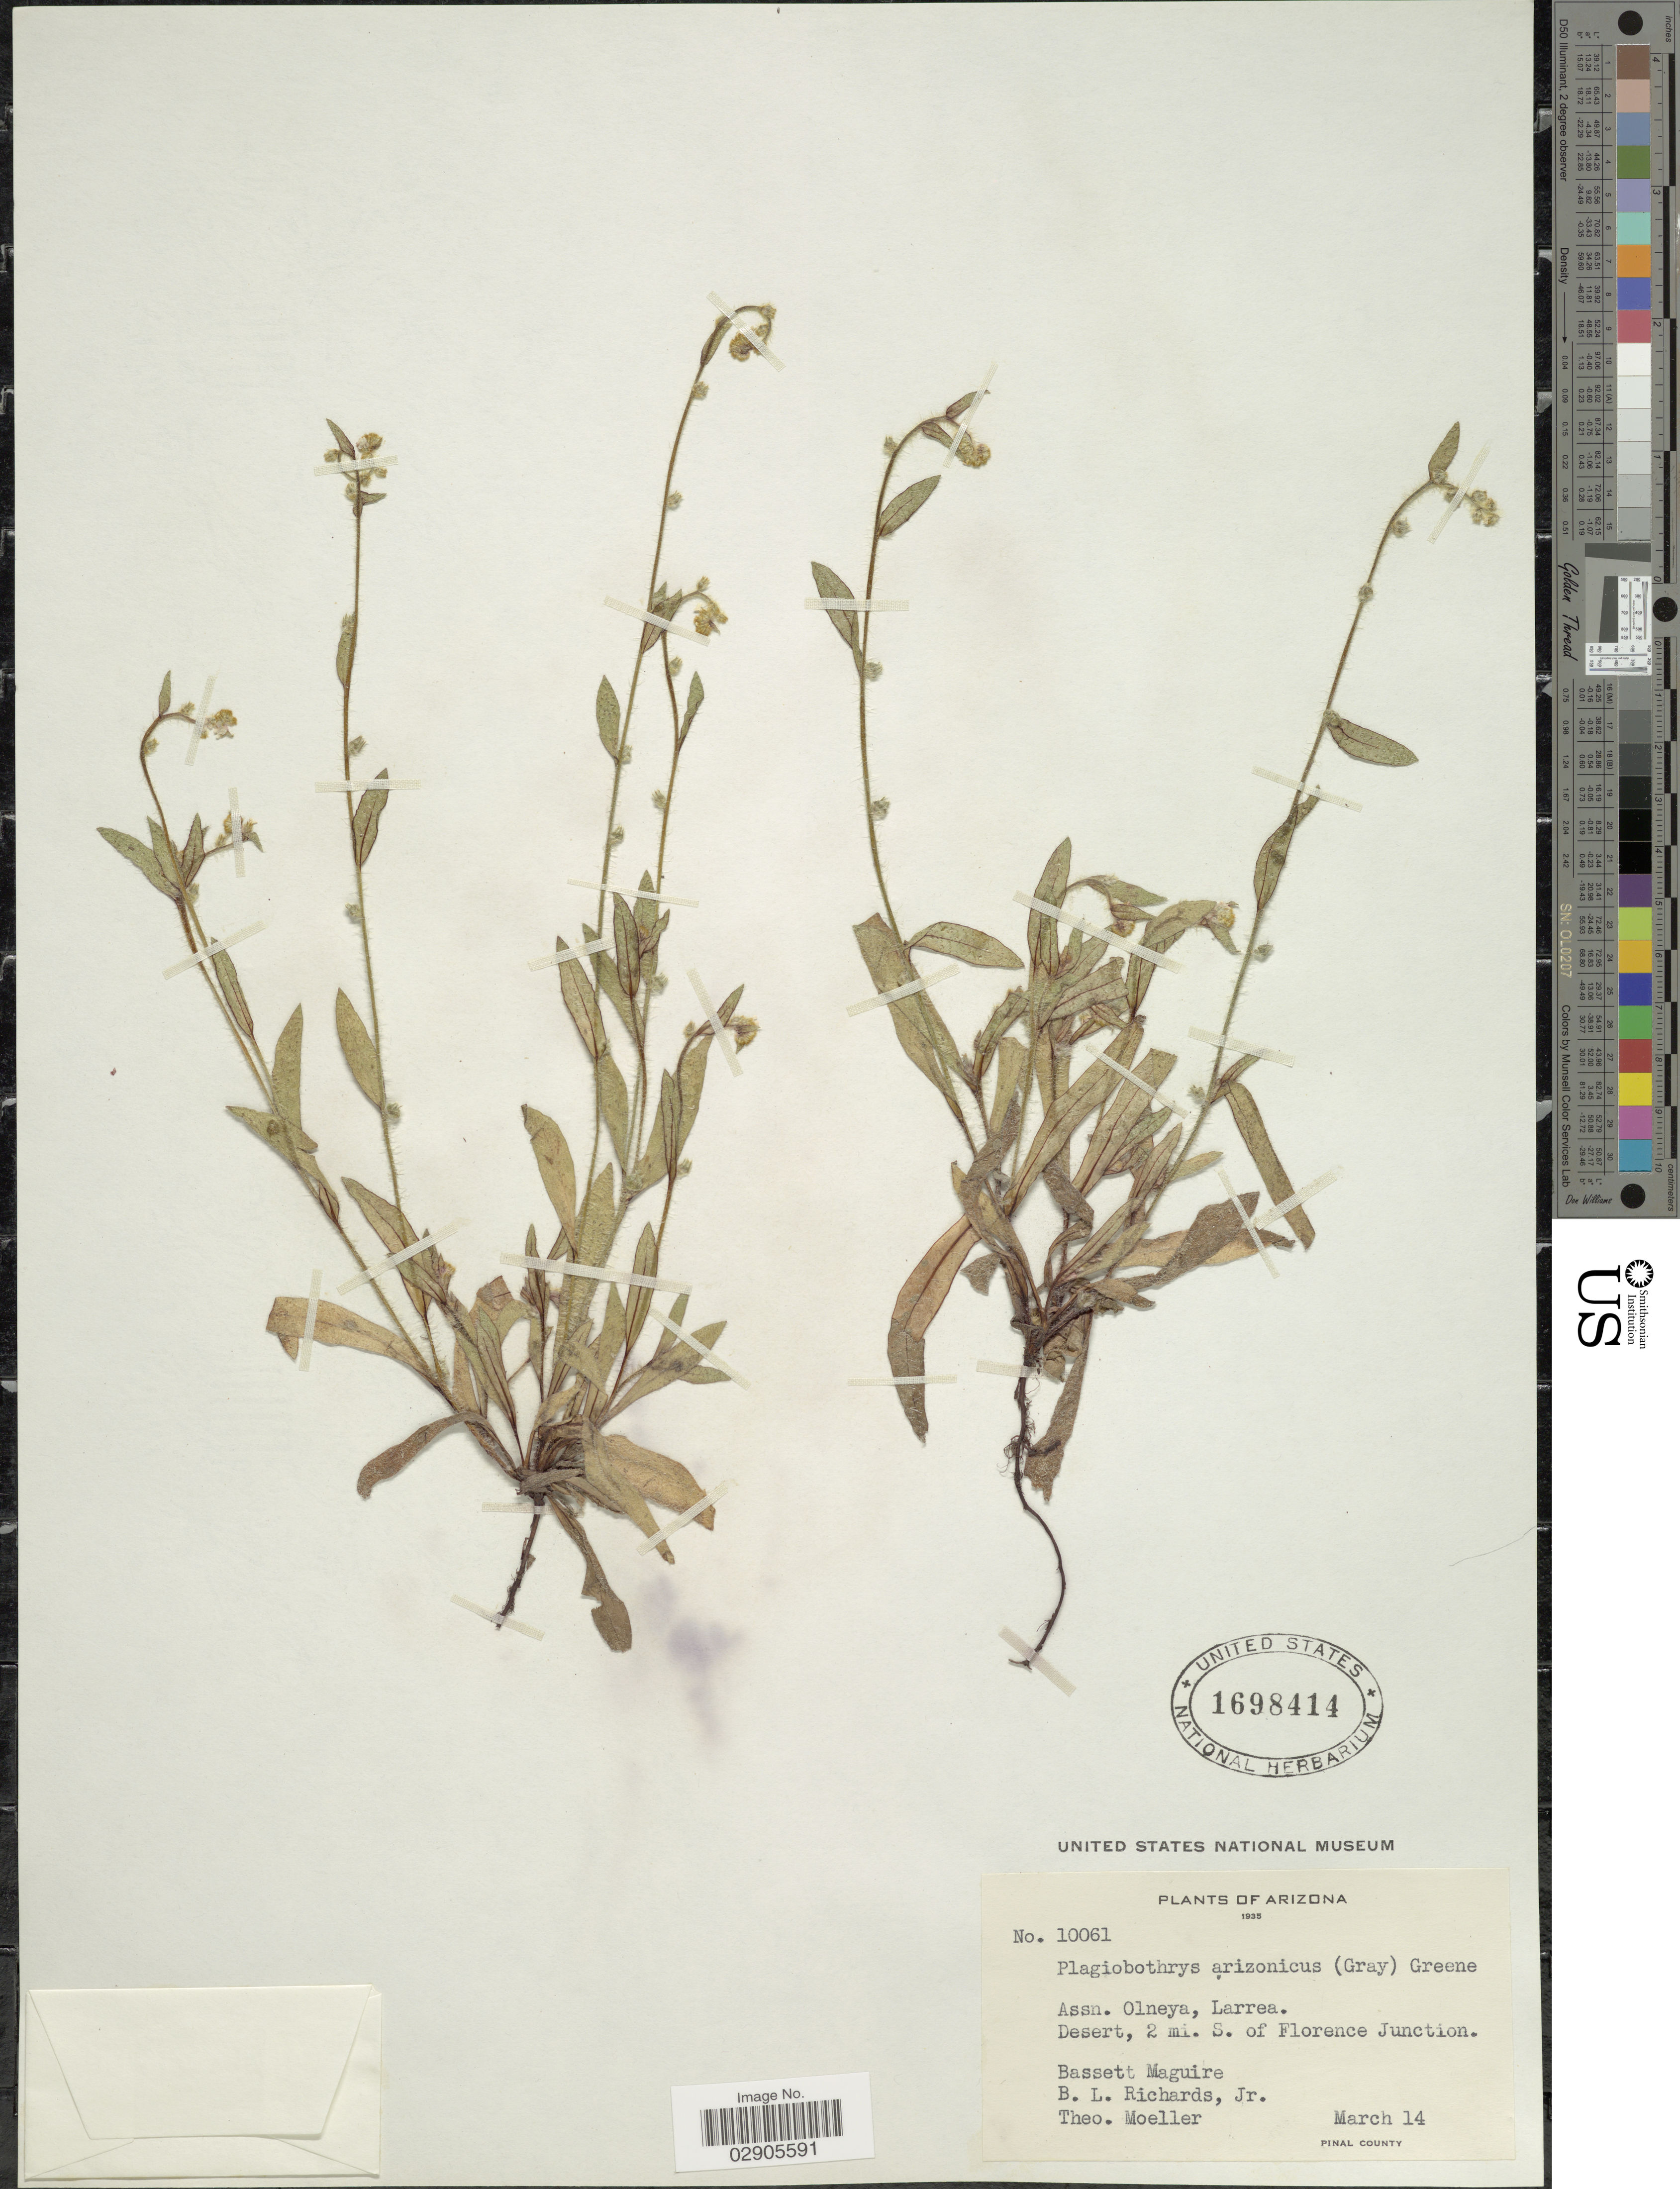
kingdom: Plantae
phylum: Tracheophyta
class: Magnoliopsida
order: Boraginales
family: Boraginaceae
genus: Plagiobothrys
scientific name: Plagiobothrys arizonicus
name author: (A. Gray) Greene ex A. Gray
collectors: B. Maguire, B. Richards & T. Moeller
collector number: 10061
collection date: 1935-03-14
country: United States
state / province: Arizona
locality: Assn. Olneya, Larrea. Desert, 2 mi. S. of Florence Junction. Pinal County.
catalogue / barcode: US 1698414